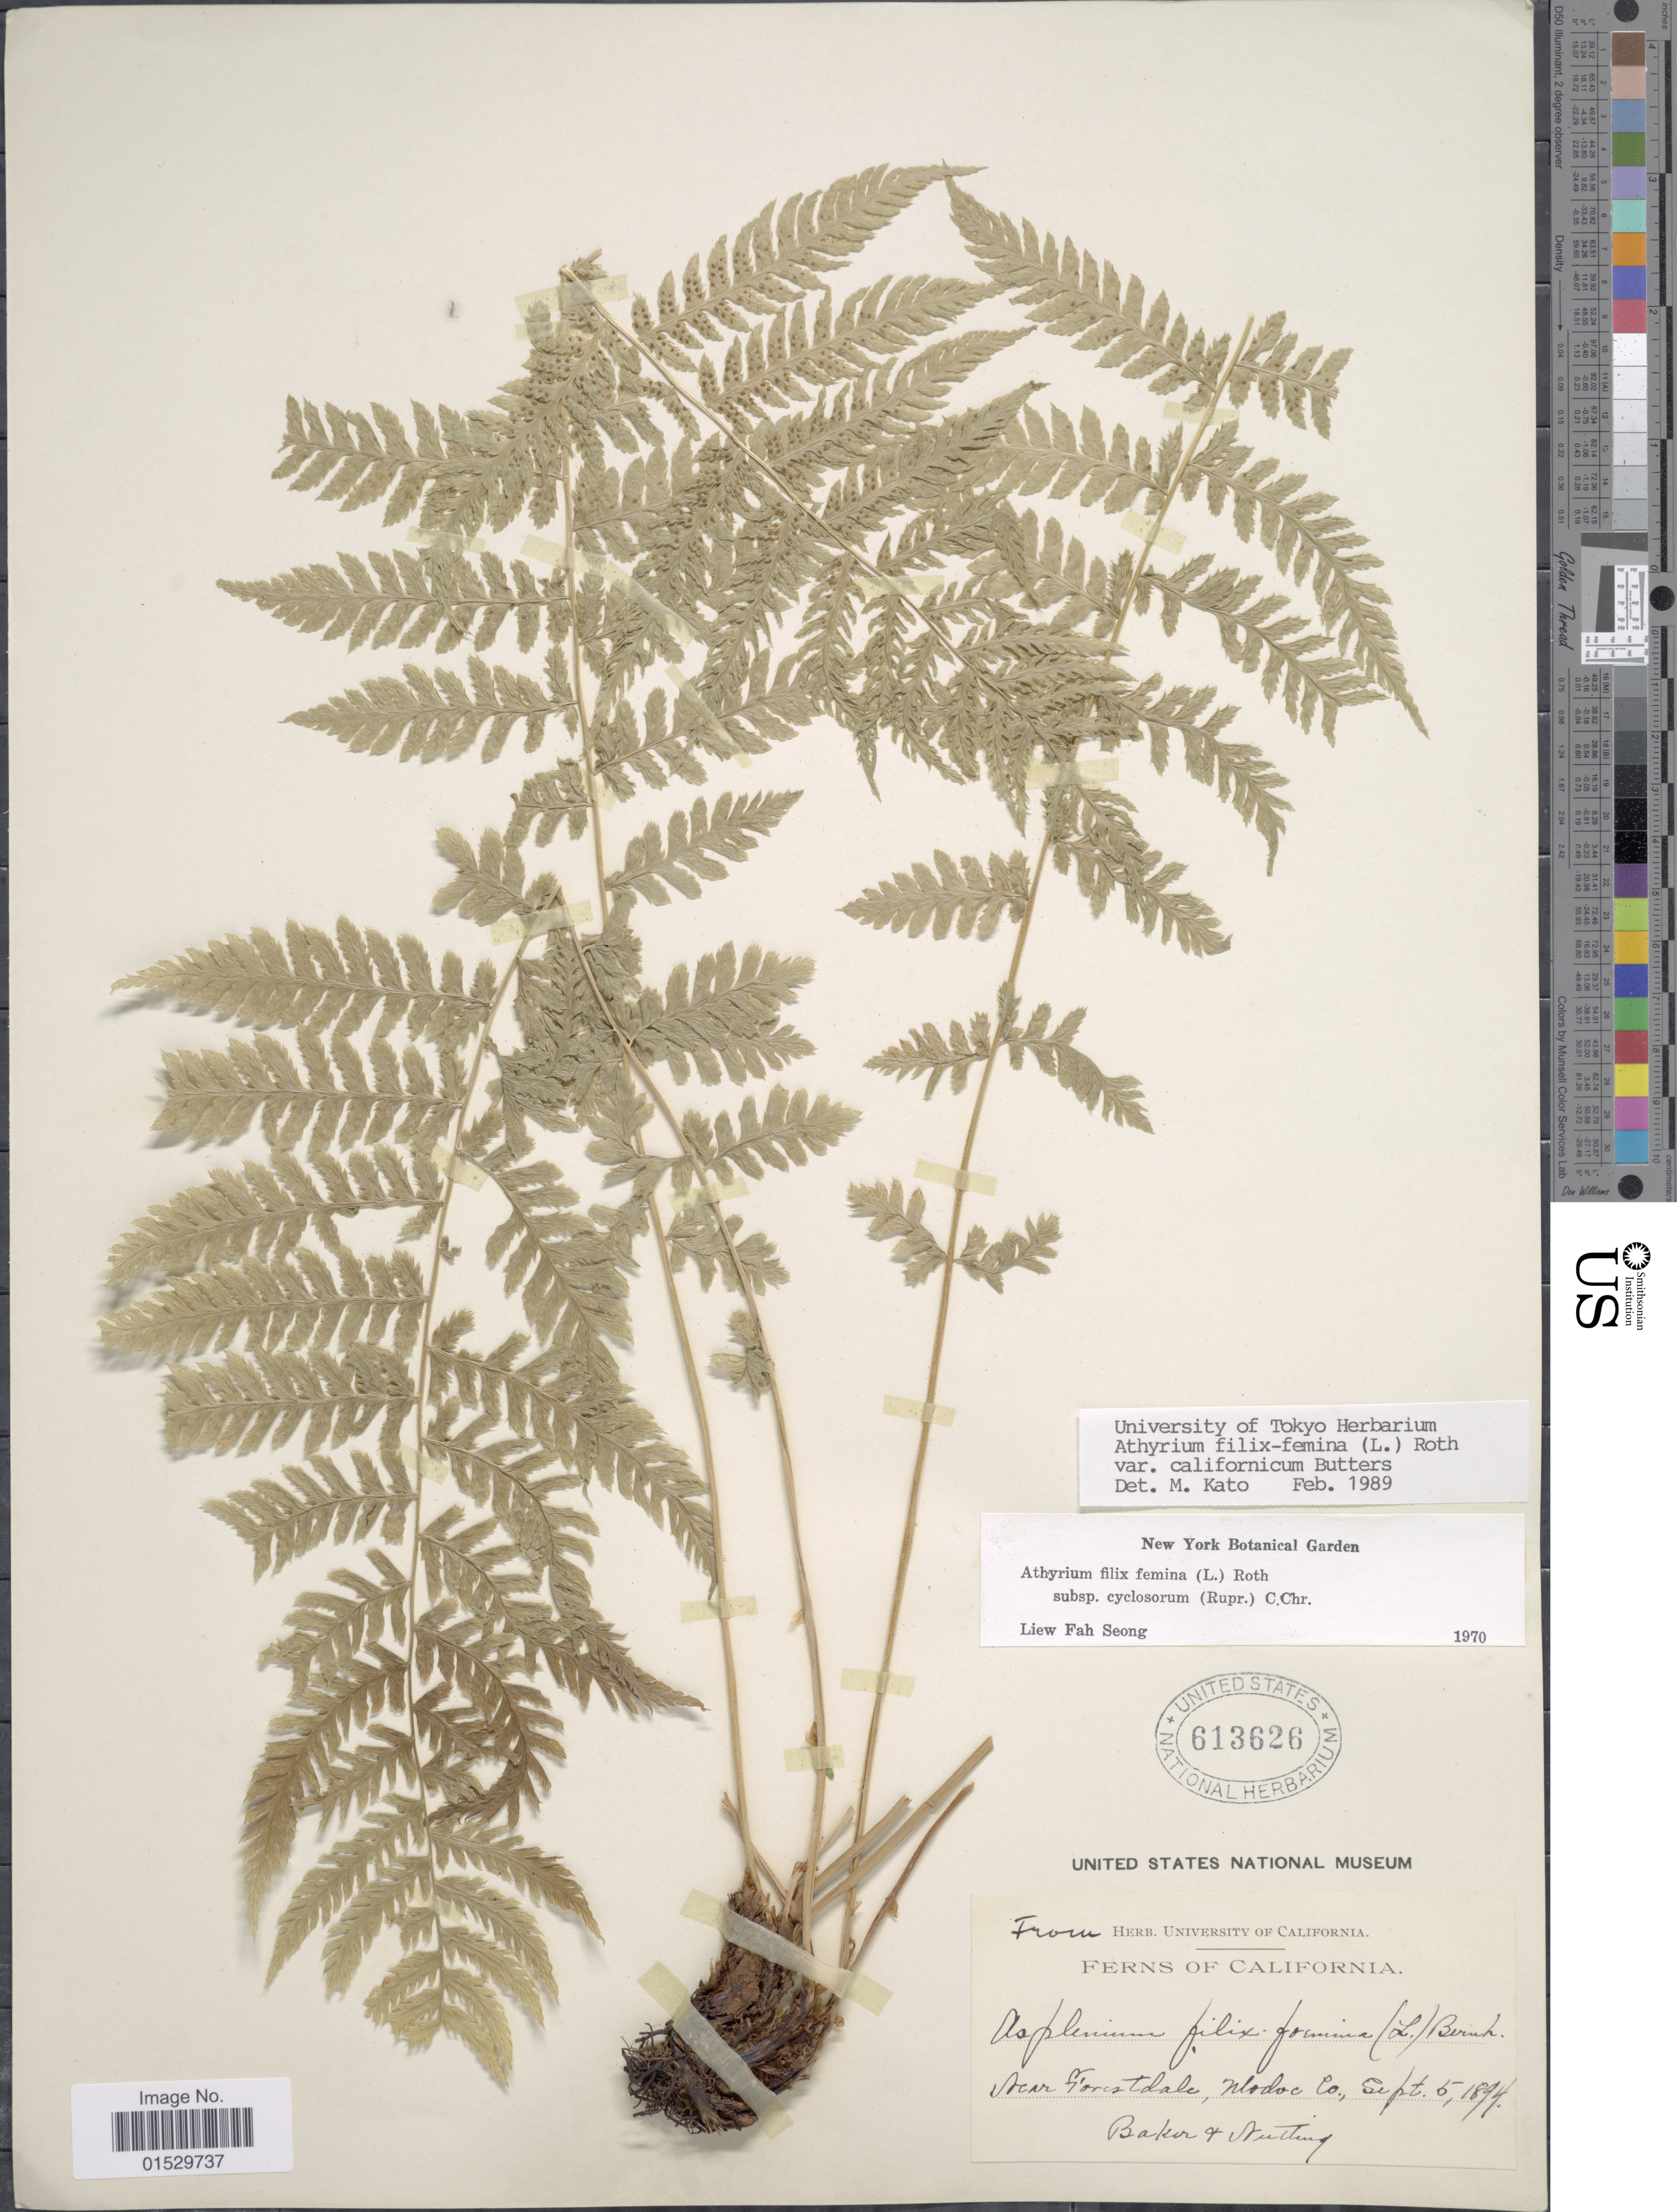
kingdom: Plantae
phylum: Tracheophyta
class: Polypodiopsida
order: Polypodiales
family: Athyriaceae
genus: Athyrium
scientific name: Athyrium filix-femina var. californicum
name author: Butters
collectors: -- Baker & Nutting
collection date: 1894-09-05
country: United States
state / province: California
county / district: Modoc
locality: Near Forestdale, Modoc Co.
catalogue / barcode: US 613626